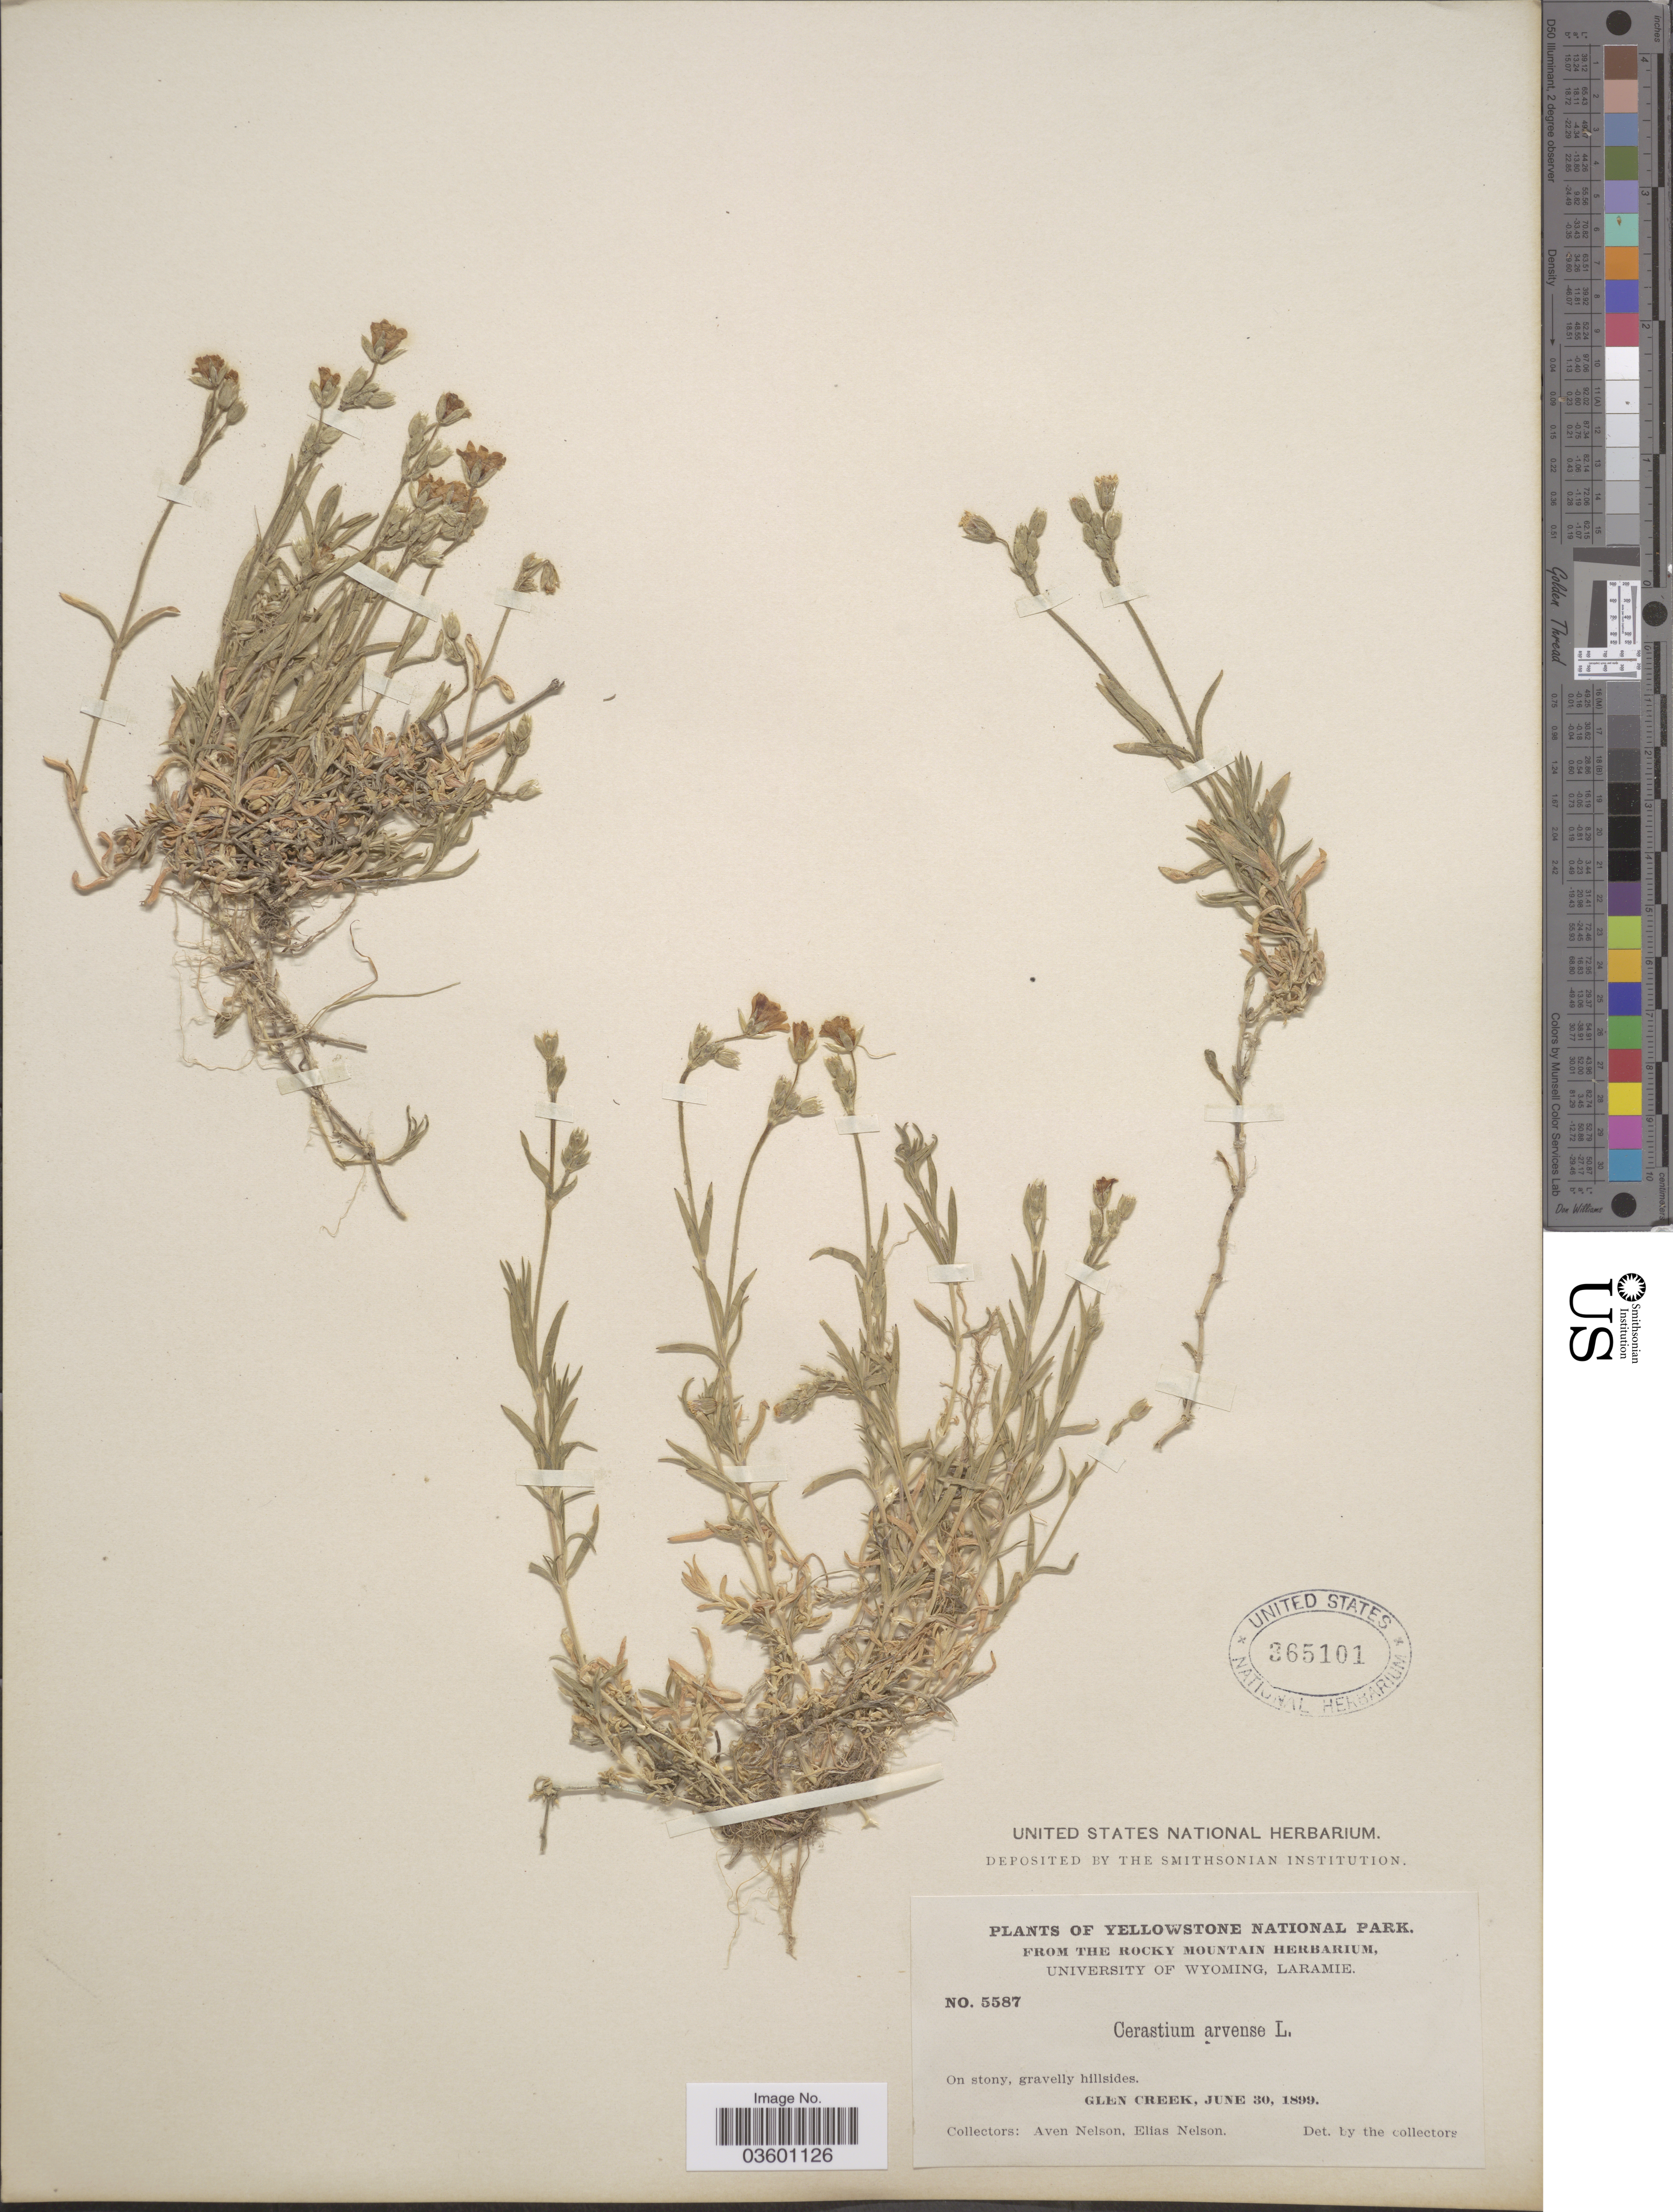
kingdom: Plantae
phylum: Tracheophyta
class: Magnoliopsida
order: Caryophyllales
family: Caryophyllaceae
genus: Cerastium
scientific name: Cerastium arvense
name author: L.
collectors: A. Nelson & E. Nelson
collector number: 5587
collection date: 1899-06-30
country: United States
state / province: Wyoming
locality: Yellowstone National Park. Glen Creek.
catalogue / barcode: US 365101